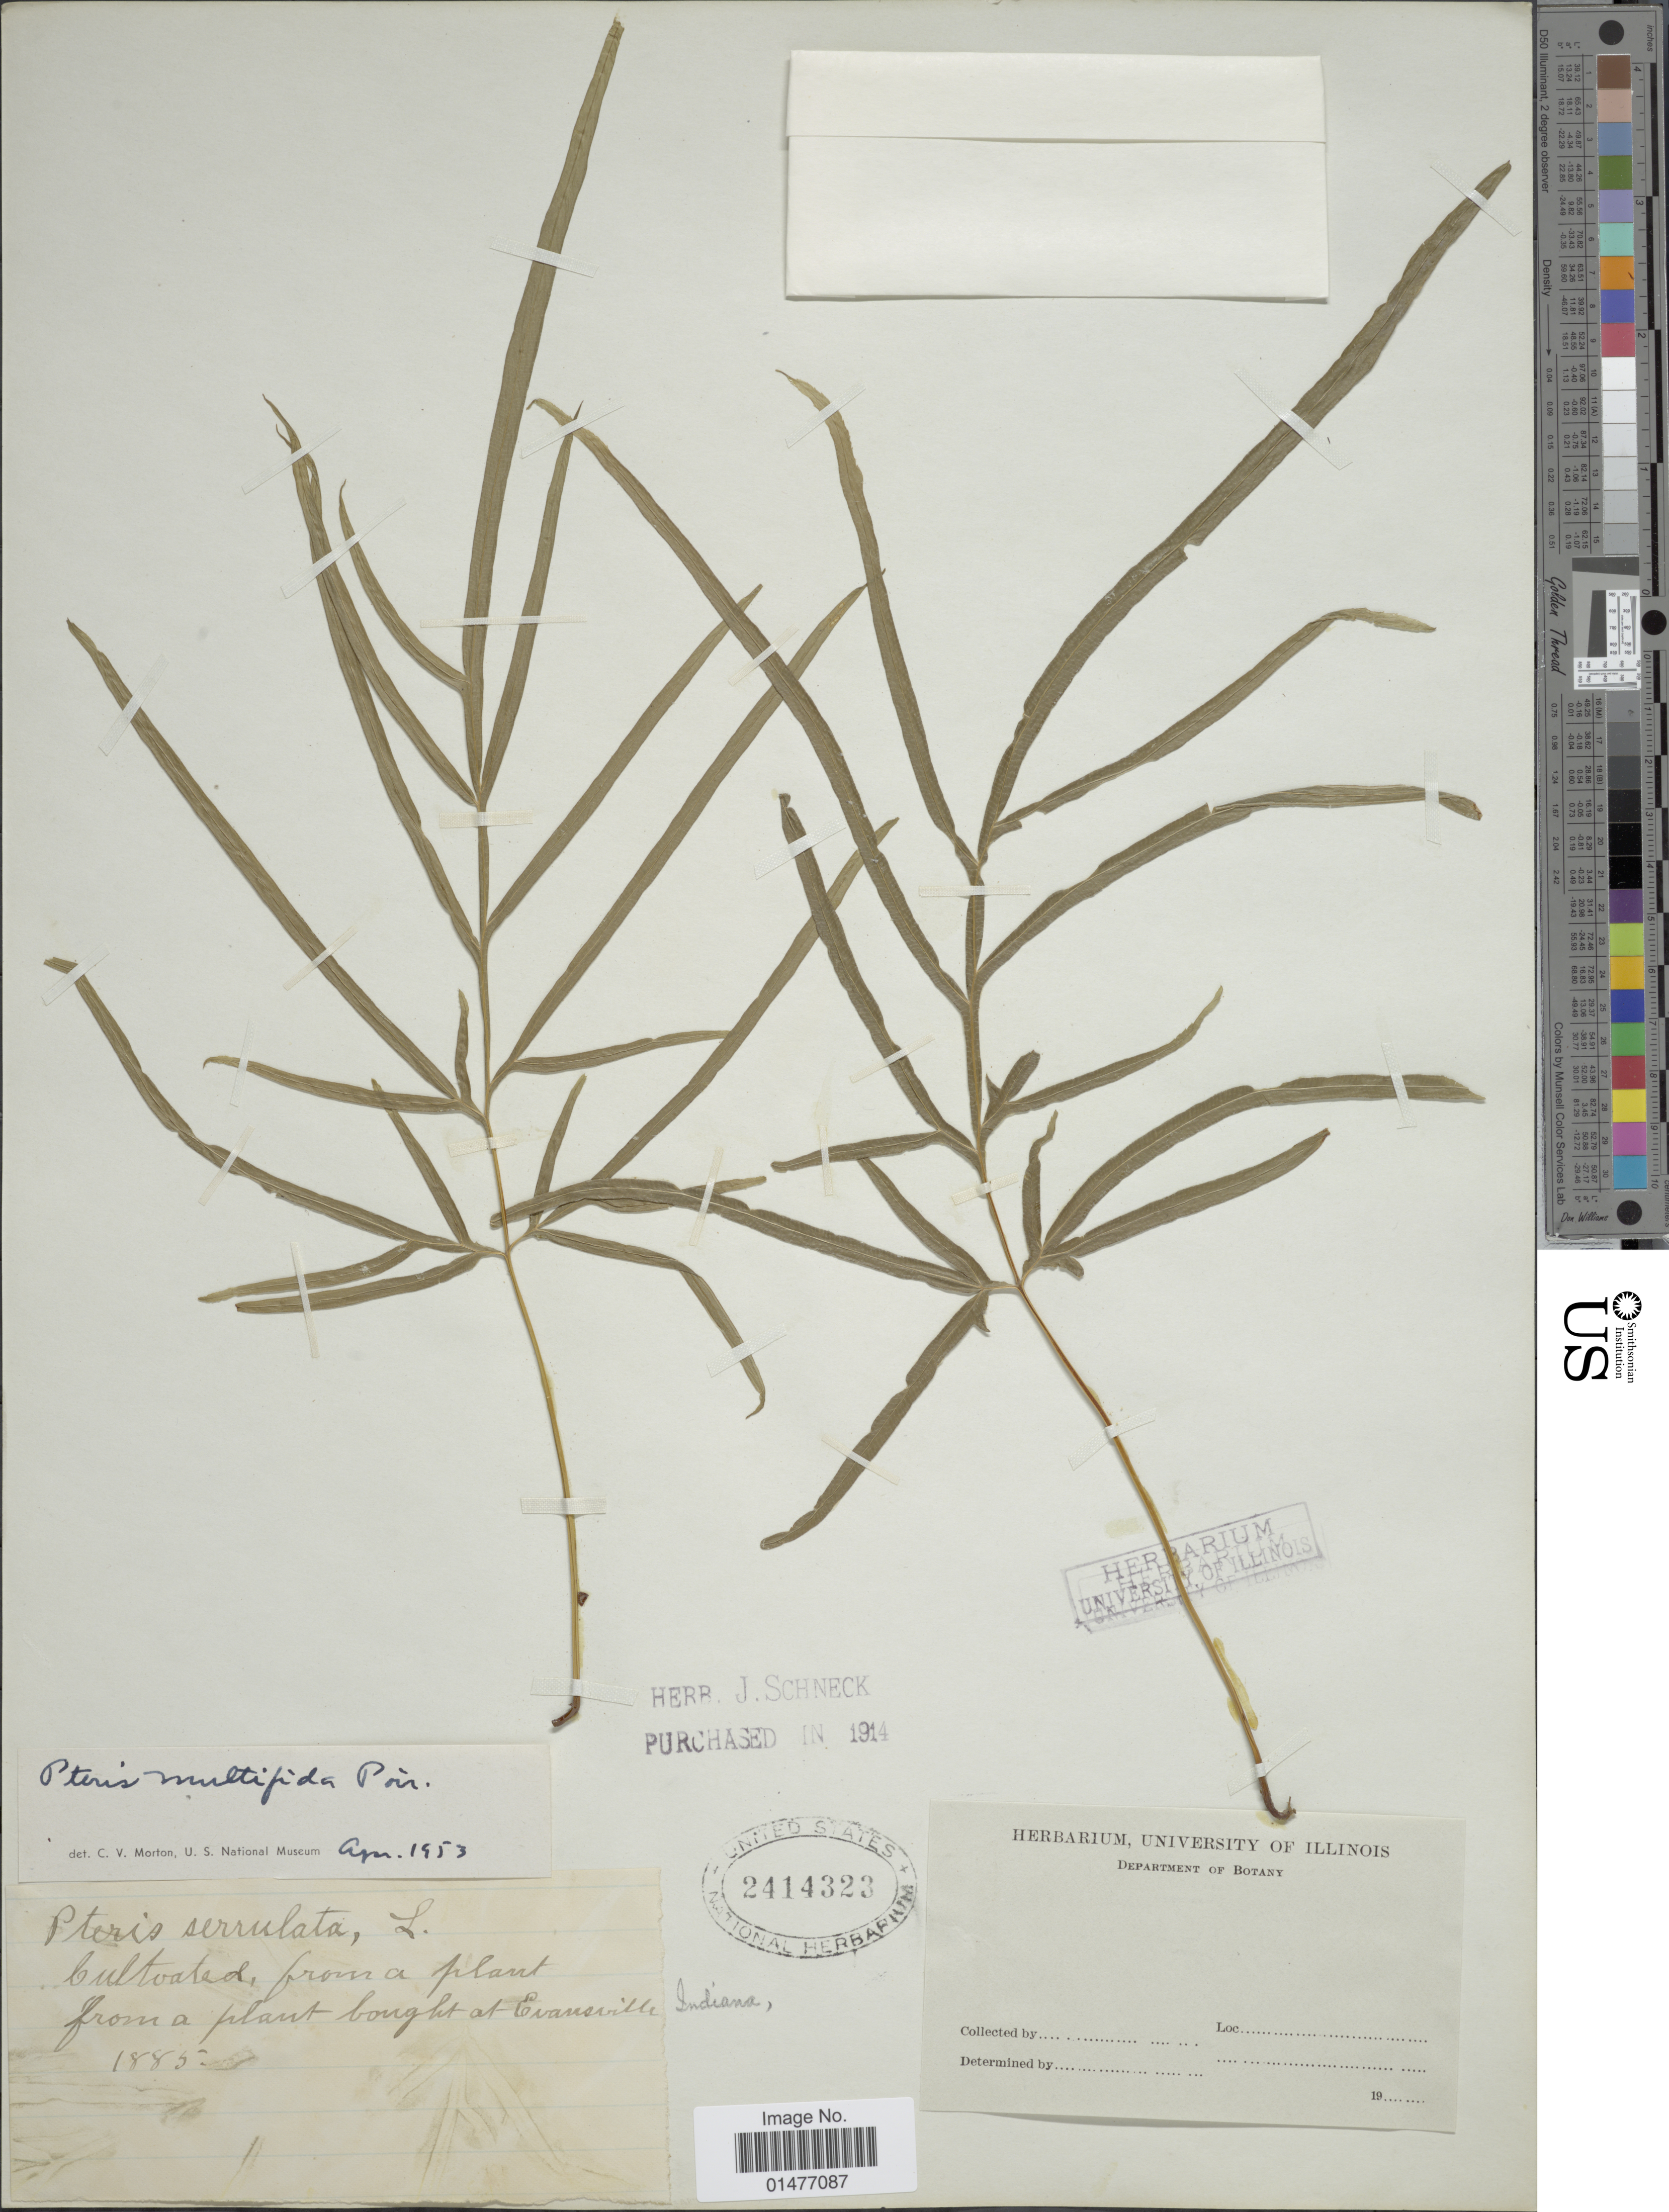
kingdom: Plantae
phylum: Tracheophyta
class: Polypodiopsida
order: Polypodiales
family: Pteridaceae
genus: Pteris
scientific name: Pteris multifida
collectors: ex herb. University of Illinois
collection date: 1885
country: United States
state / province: Indiana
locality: Cultivated from a plant from a plant bought at Evansville Indiana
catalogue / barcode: US 2414323